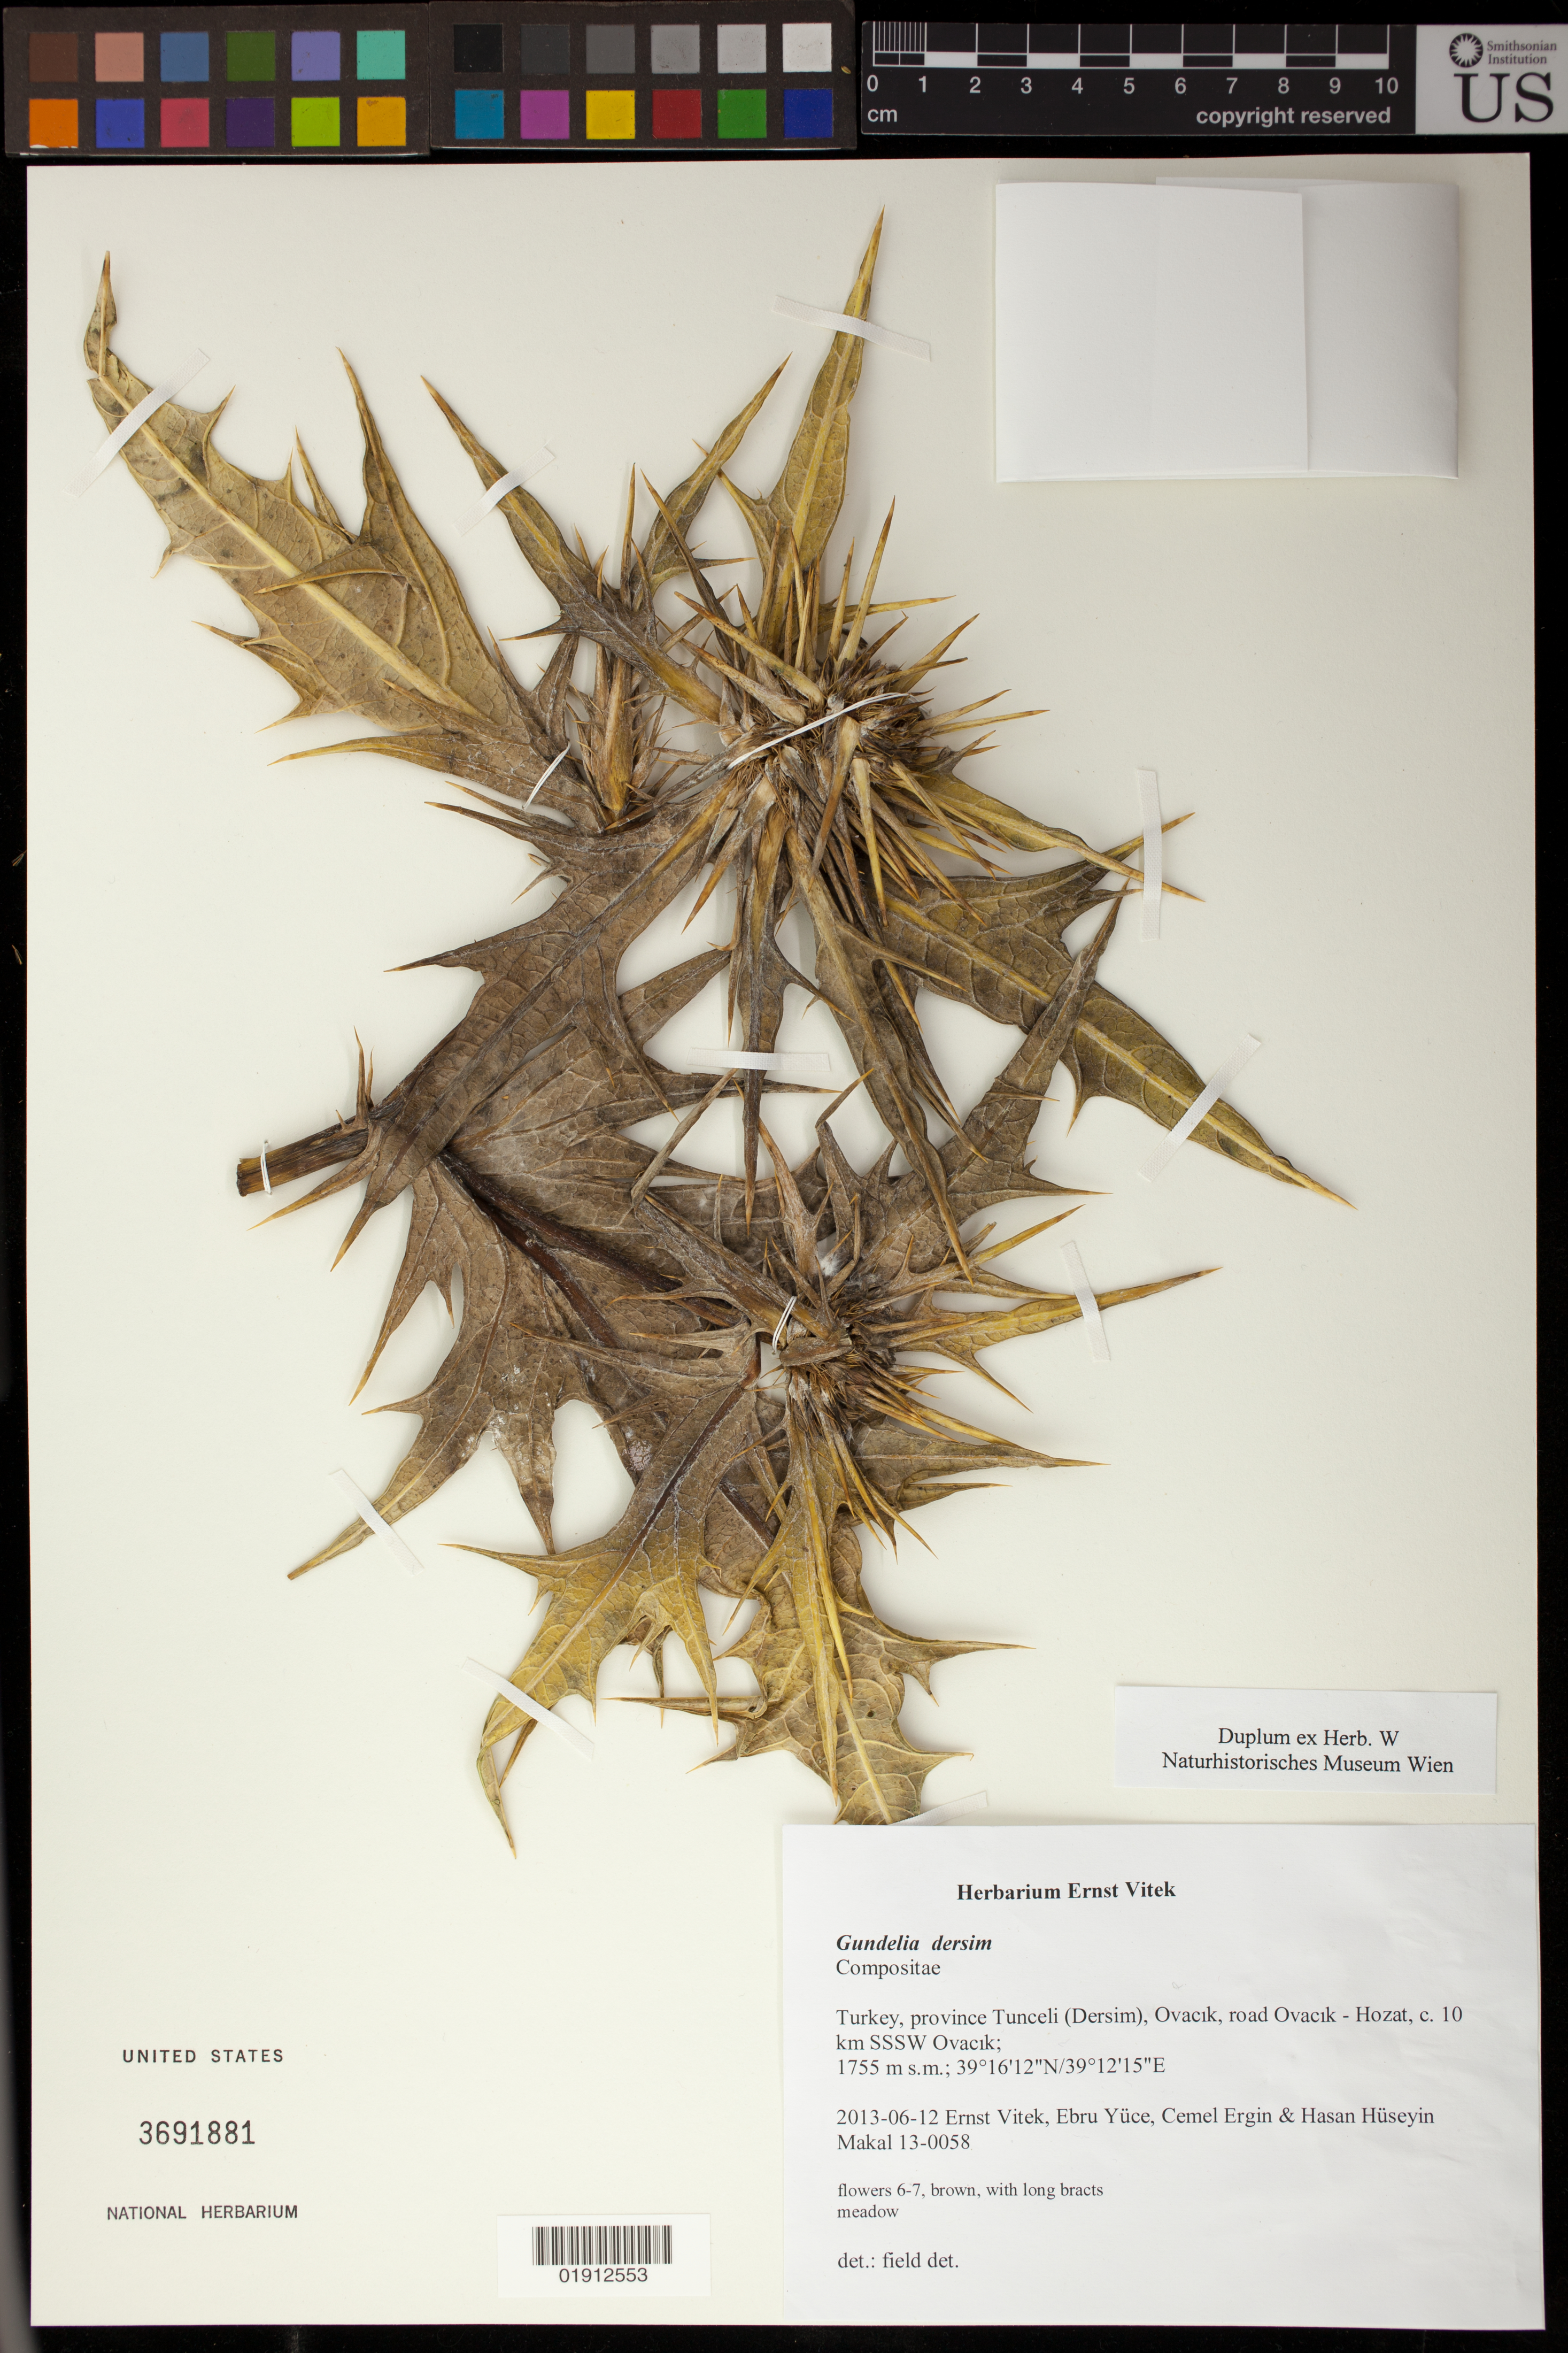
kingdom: Plantae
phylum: Tracheophyta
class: Magnoliopsida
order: Asterales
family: Asteraceae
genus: Gundelia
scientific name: Gundelia dersim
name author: Vitek et al.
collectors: E. Vitek, E. Yüce, C. Ergin & H. H. Makal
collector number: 13-0058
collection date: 2013-06-12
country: Turkey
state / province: Tunceli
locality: Turkey, province Tunceli (Dersim), Ovacik - Hozat, c. 10 km SSSW Ovacik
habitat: meadow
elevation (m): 1755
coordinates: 39 16 12 N, 39 12 15 E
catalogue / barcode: US 3691881